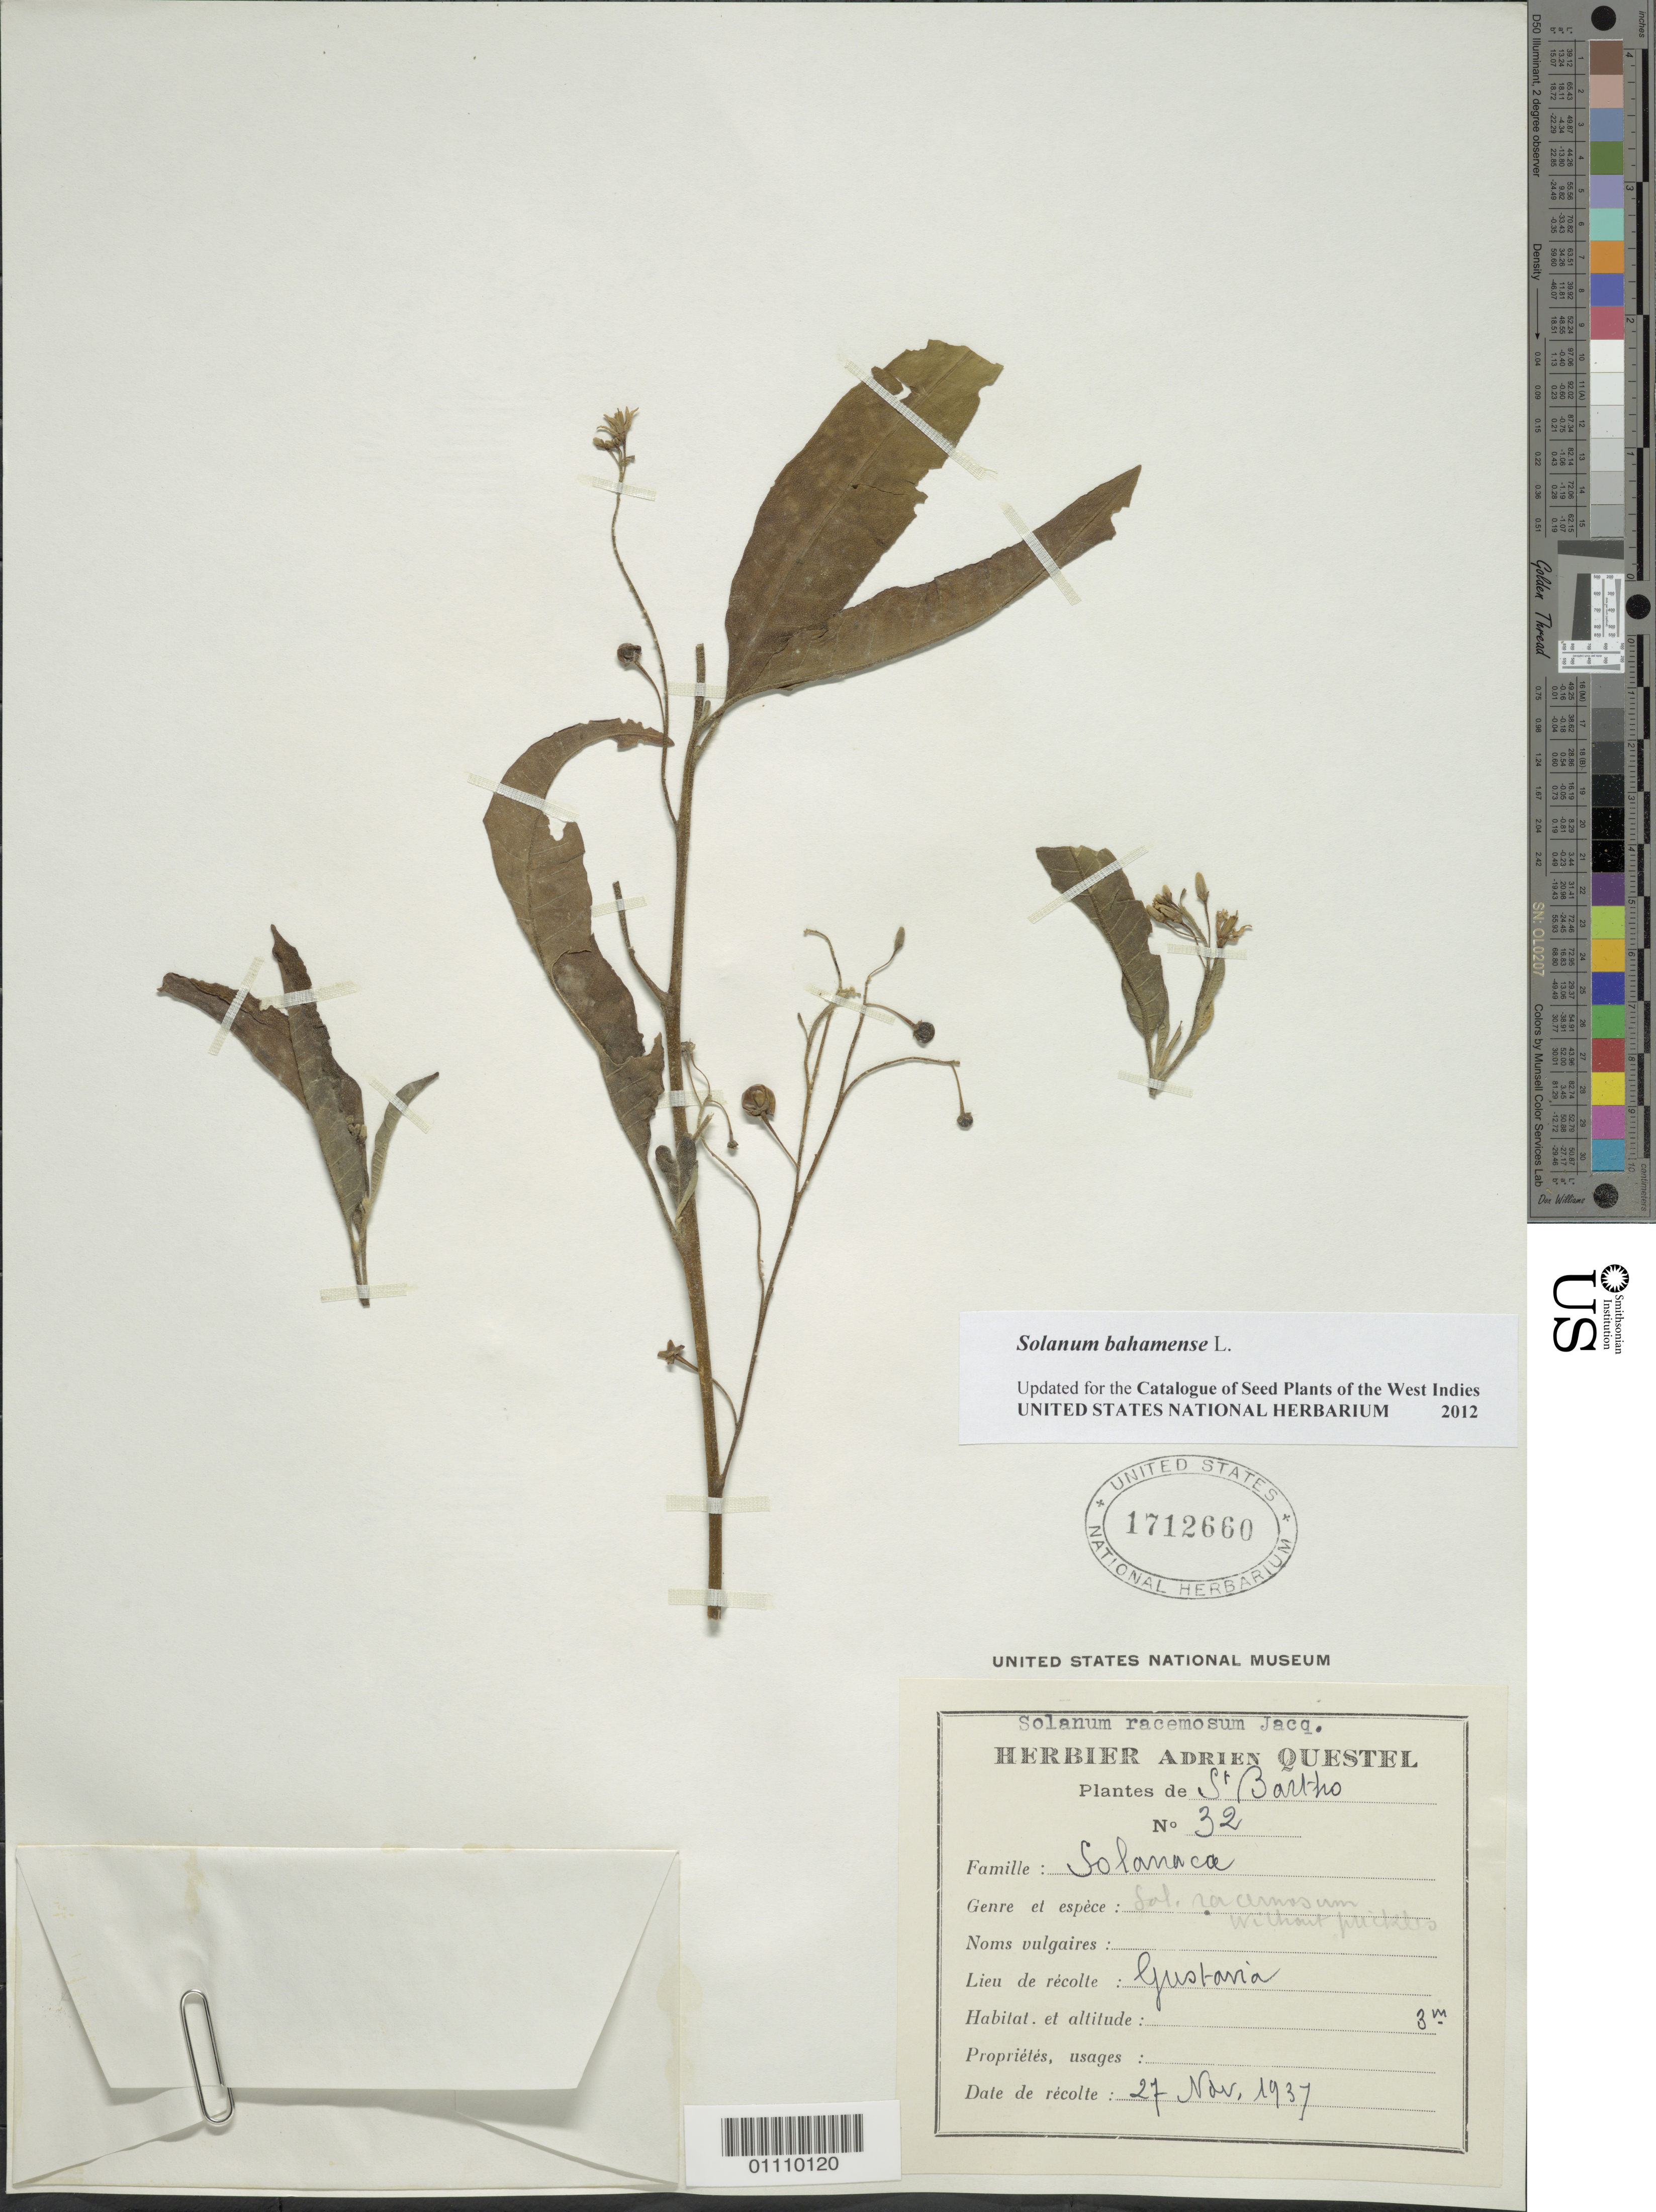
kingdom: Plantae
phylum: Tracheophyta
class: Magnoliopsida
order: Solanales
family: Solanaceae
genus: Solanum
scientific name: Solanum bahamense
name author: L.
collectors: A. Questel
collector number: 32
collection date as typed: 27 Nov 1937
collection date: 1937-11-27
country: Saint Barthélemy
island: St. Barthélemy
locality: Gustavia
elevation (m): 3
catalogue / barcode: US 1712660